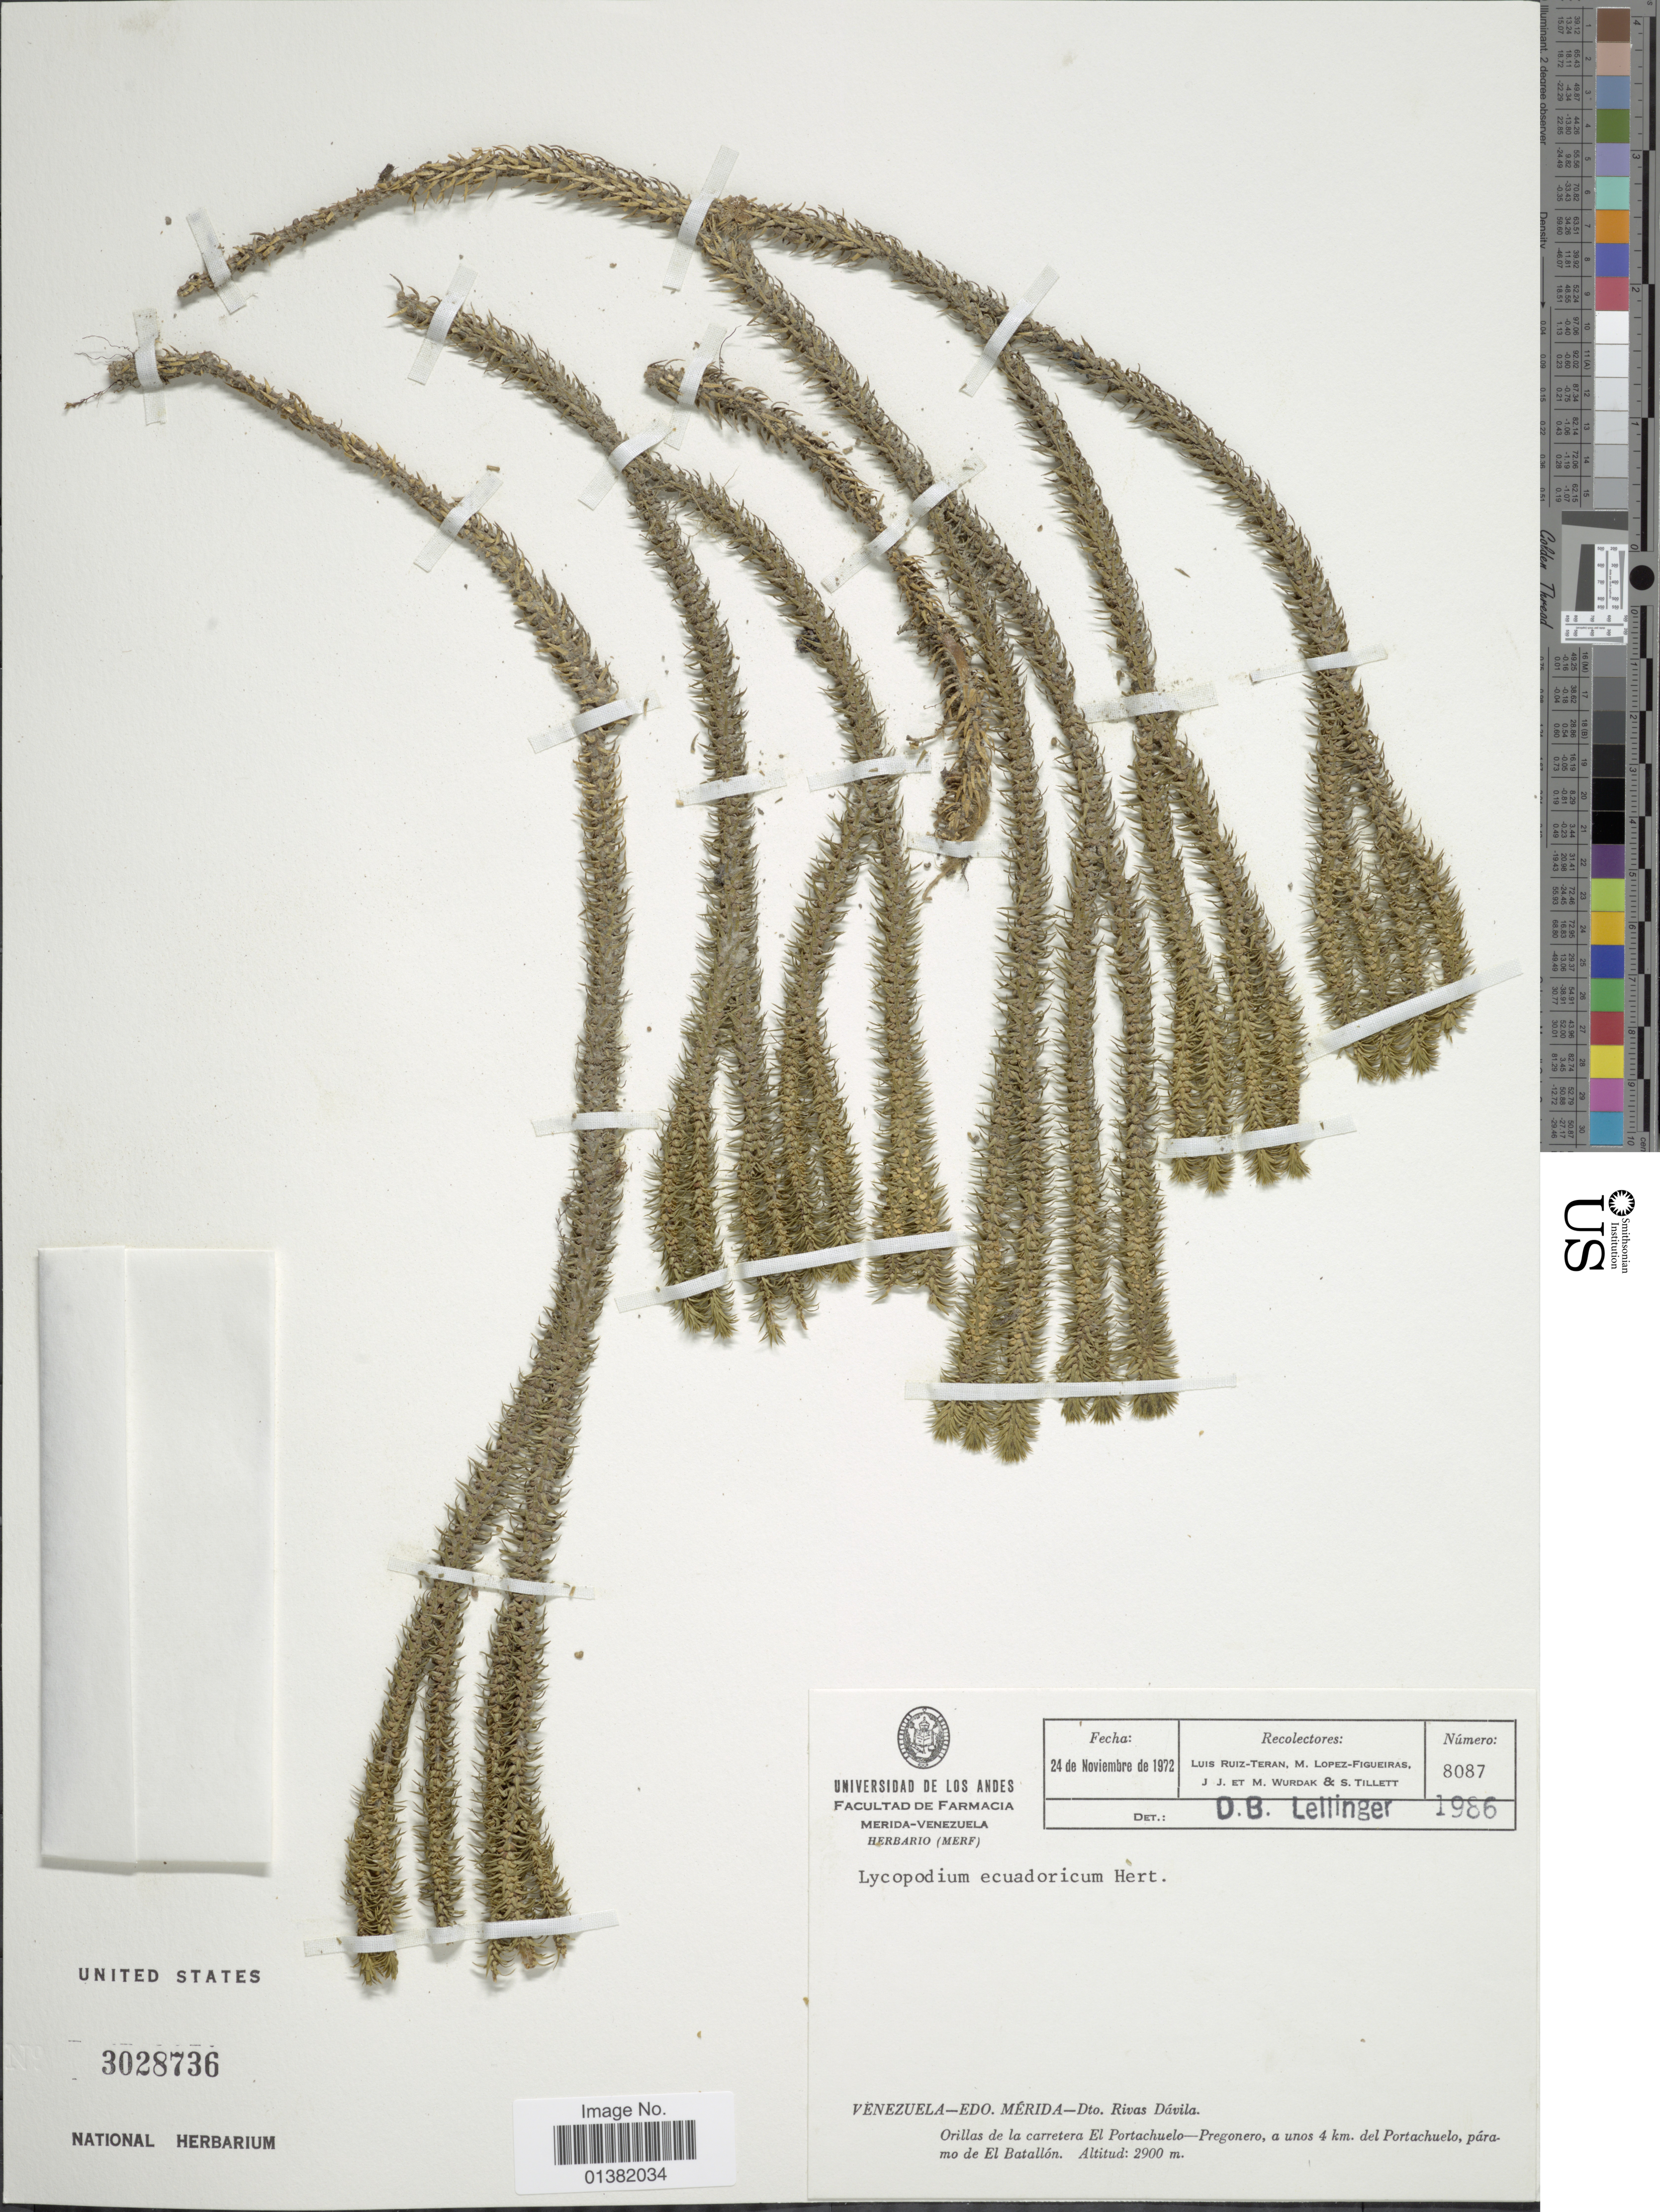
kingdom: Plantae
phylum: Tracheophyta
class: Lycopodiopsida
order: Lycopodiales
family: Lycopodiaceae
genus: Phlegmariurus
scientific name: Phlegmariurus eversus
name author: (Poir.) B. Øllg.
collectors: L. E. Ruíz-Terán, M. López Figueiras, J. J. Wurdack & M. L. Wurdack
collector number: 8087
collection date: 1972-11-24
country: Venezuela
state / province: Mérida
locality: Dto. Rivas Dávila, Orillas de la carretera El Portachuelo-Pregonero, a unos 4 km. del Portachuelo, páramo de El Batallón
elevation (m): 2900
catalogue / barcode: US 3028736